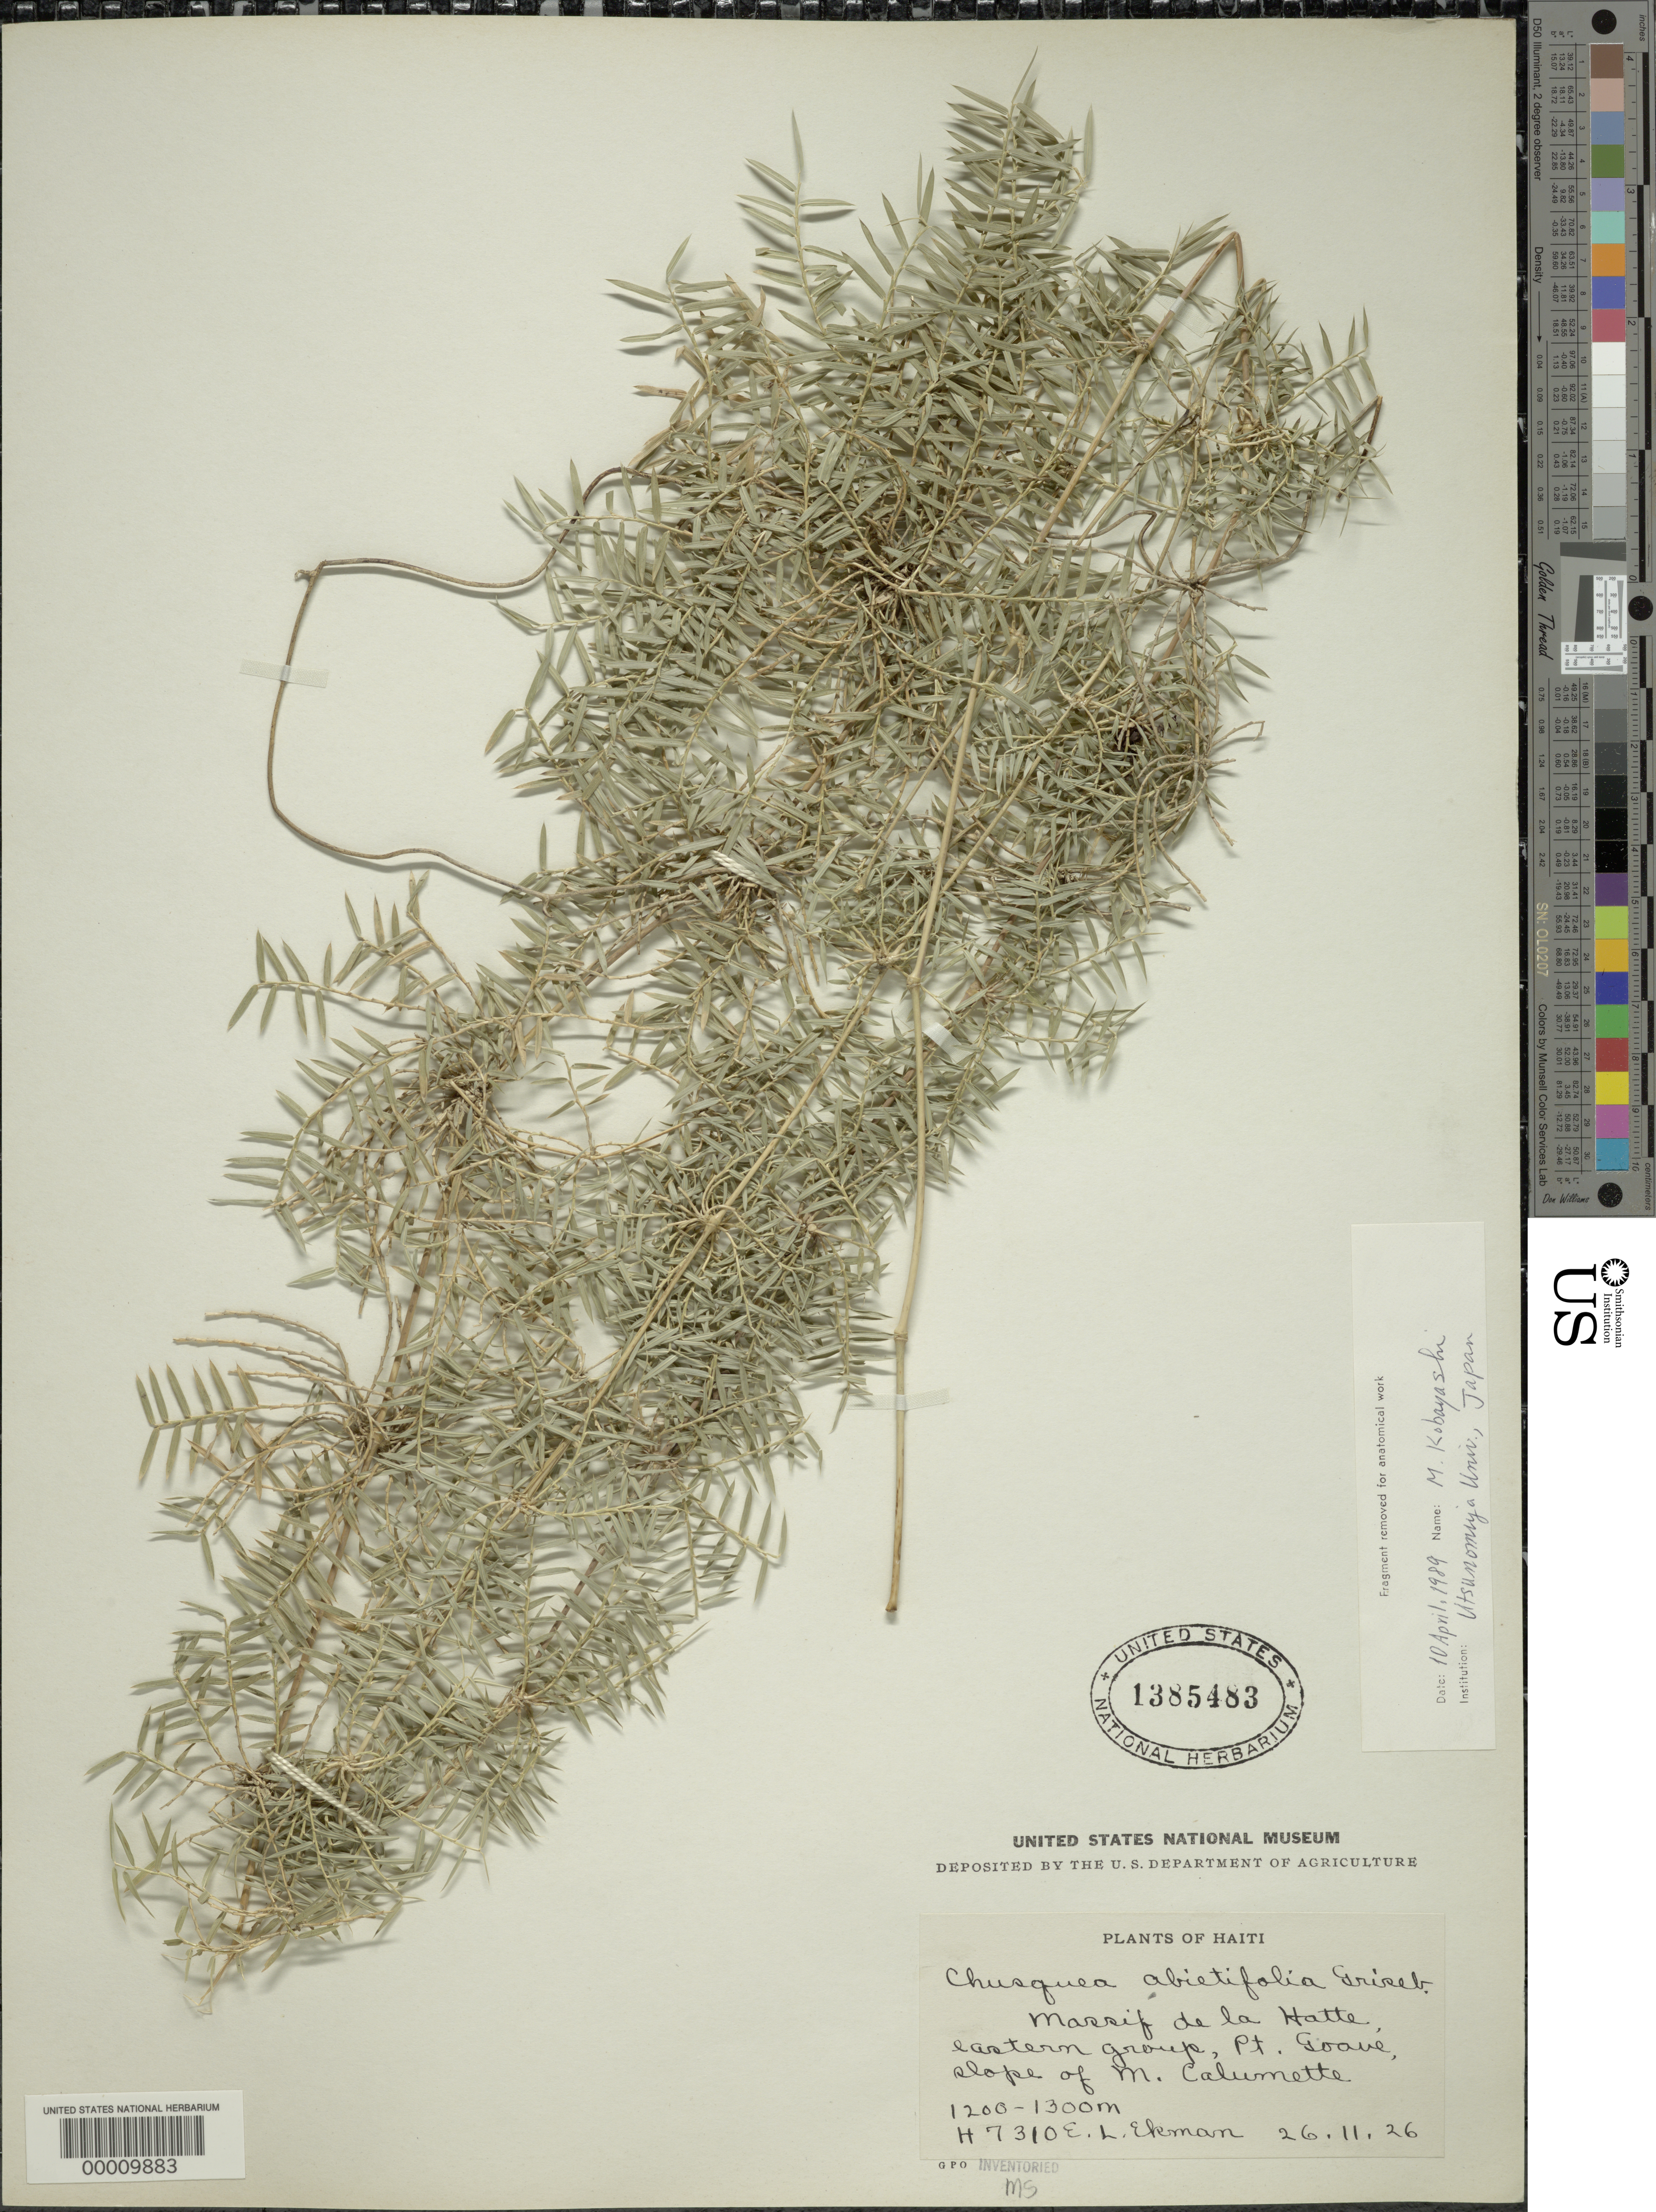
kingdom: Plantae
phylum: Tracheophyta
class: Liliopsida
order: Poales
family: Poaceae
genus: Chusquea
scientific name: Chusquea abietifolia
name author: Griseb.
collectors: E. L. Ekman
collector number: H 7310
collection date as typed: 26 Nov 1926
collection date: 1926-11-26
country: Haiti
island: Hispaniola Island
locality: Massif de la hatte, eastern group, pt. goave, slope of mt. calumette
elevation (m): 1200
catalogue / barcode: US 1385483